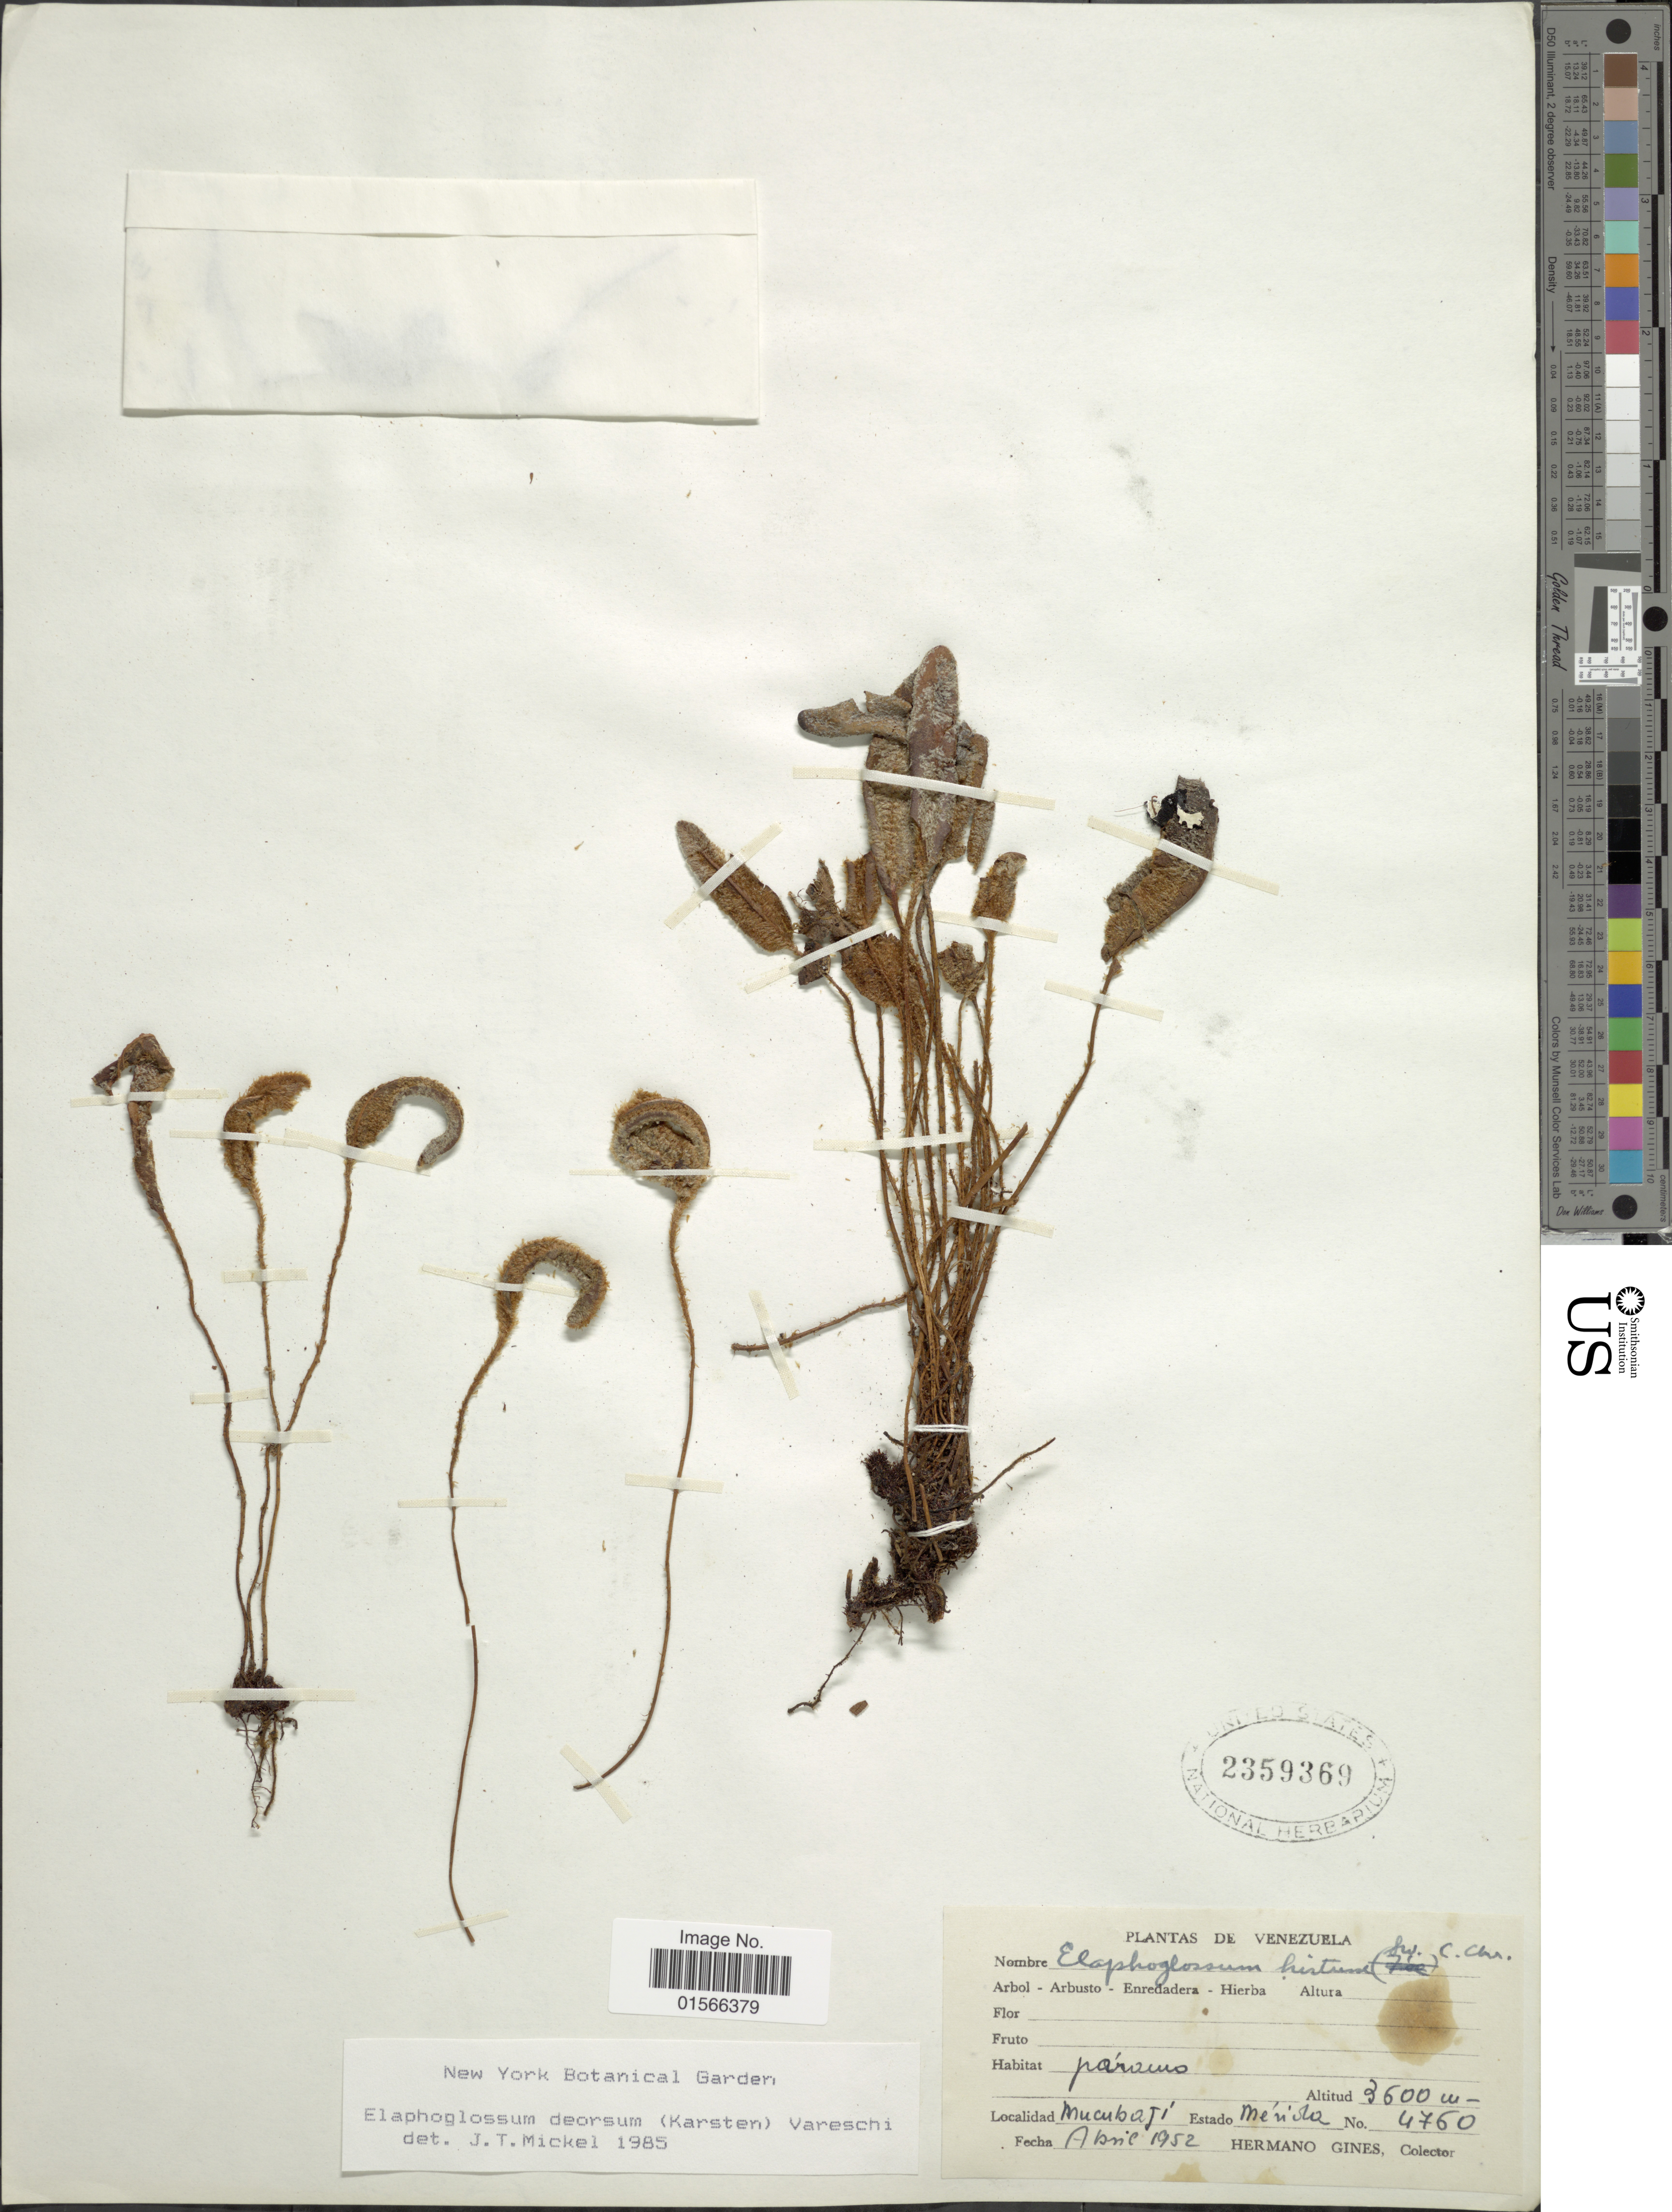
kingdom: Plantae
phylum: Tracheophyta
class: Polypodiopsida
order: Polypodiales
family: Dryopteridaceae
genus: Elaphoglossum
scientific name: Elaphoglossum deorsum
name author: (H. Karst.) Vareschi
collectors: Bro. Gines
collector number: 4760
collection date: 1952-04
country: Venezuela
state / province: Mérida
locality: Páramo, Mucubati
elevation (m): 3600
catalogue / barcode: US 2359369